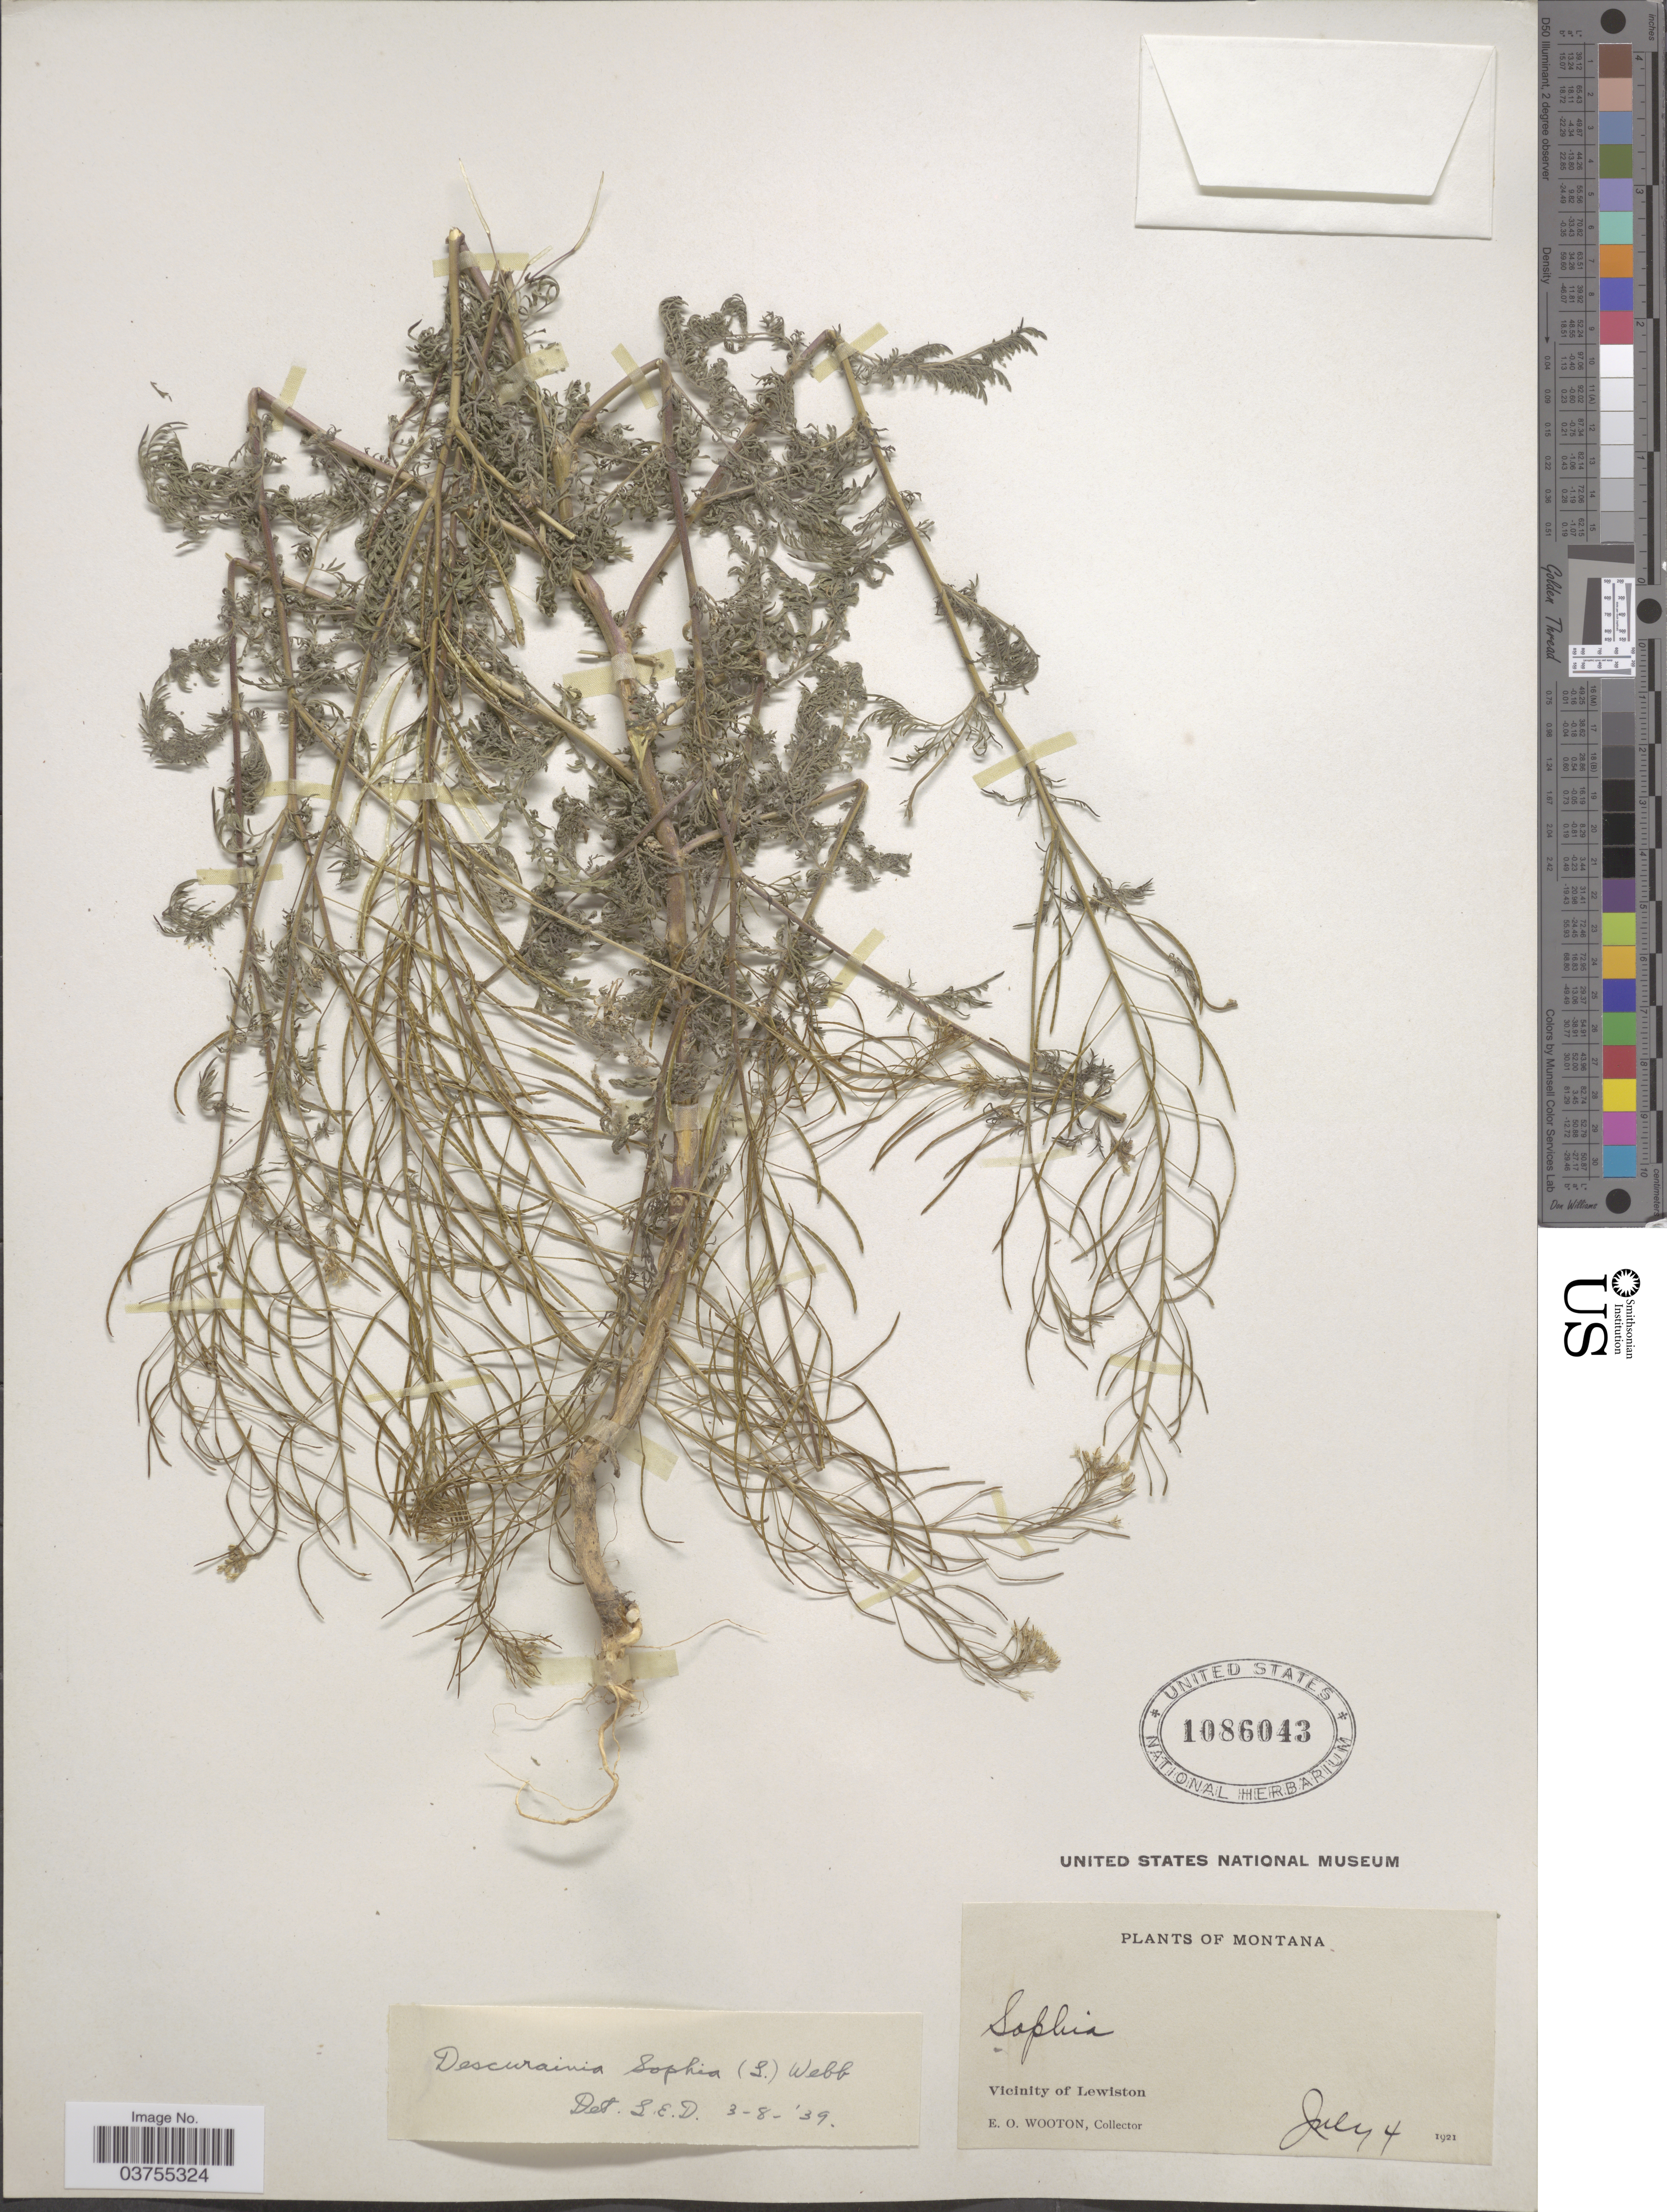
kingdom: Plantae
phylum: Tracheophyta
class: Magnoliopsida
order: Brassicales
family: Brassicaceae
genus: Descurainia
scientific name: Descurainia sophia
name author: (L.) Webb ex Prantl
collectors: E. O. Wooton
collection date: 1921-07-04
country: United States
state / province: Montana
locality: Vicinity of Lewiston.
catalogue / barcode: US 1086043